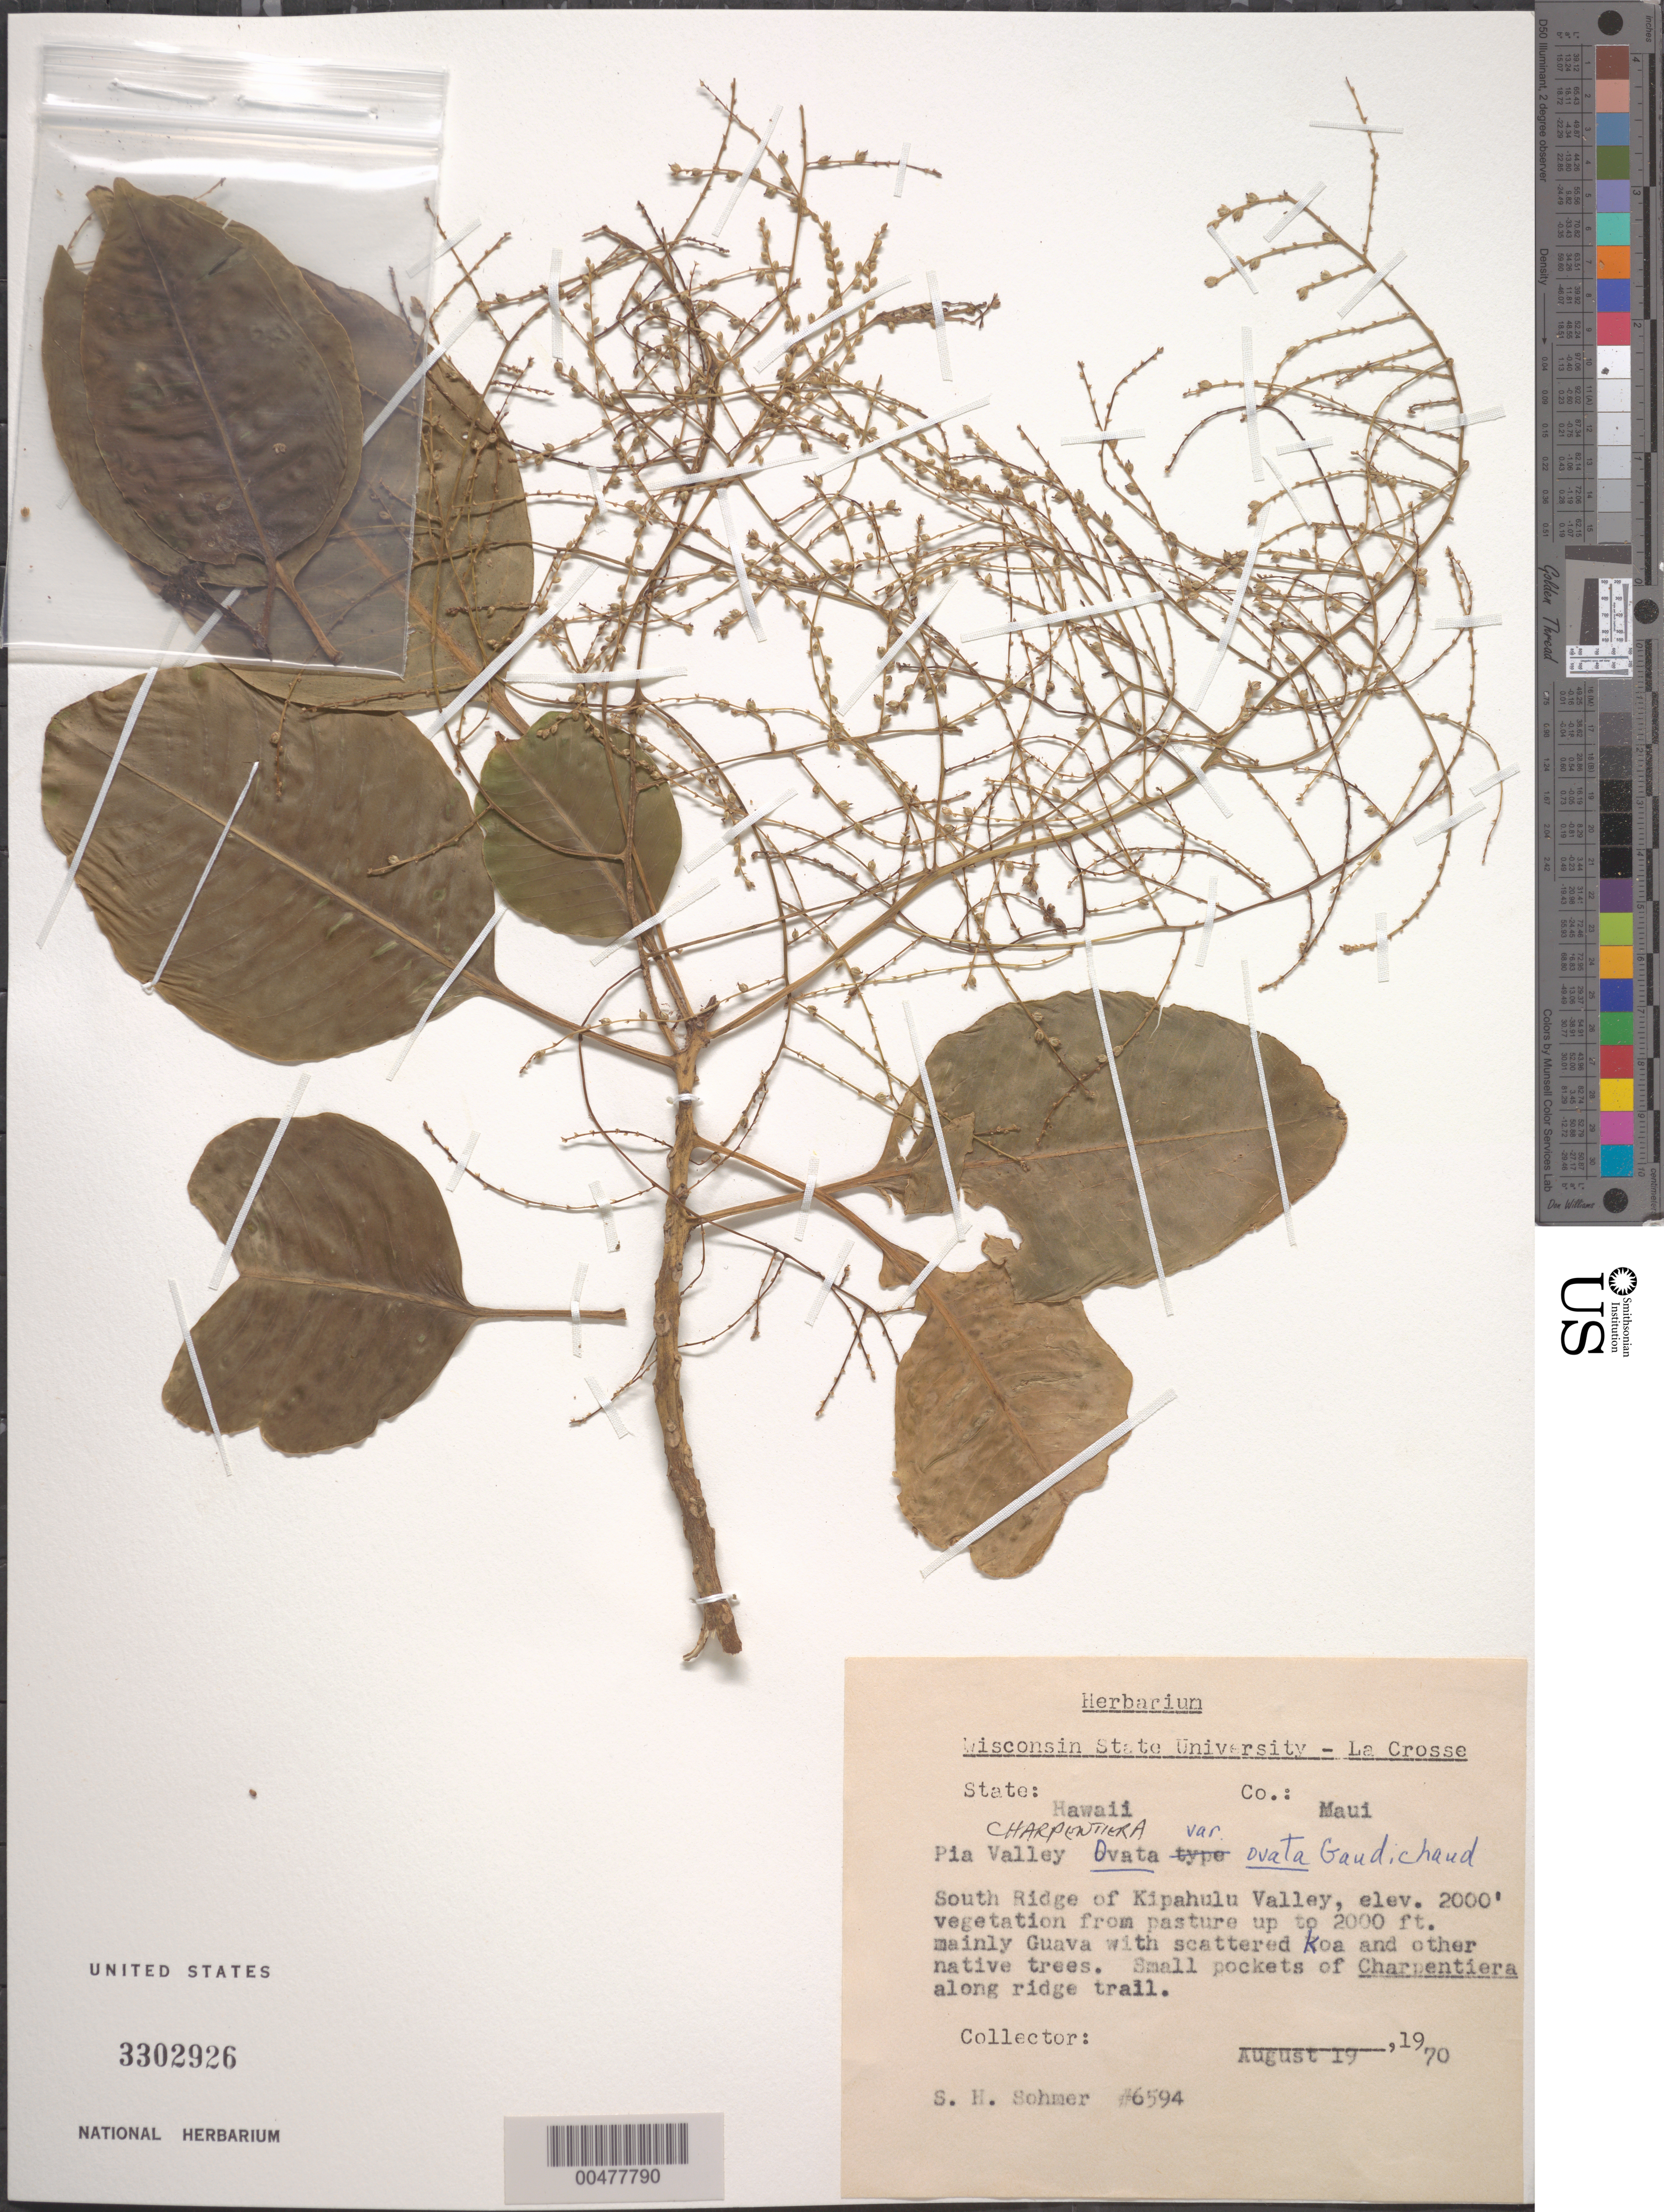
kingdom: Plantae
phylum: Tracheophyta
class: Magnoliopsida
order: Caryophyllales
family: Amaranthaceae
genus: Charpentiera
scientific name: Charpentiera ovata var. ovata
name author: Gaudich.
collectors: S. H. Sohmer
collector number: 6594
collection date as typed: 19 Aug 1970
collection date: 1970-08-19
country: United States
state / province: Hawaii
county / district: Maui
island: Maui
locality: Pia Valley, S ridge of Kipahulu Valley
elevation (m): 610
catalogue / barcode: US 3302926